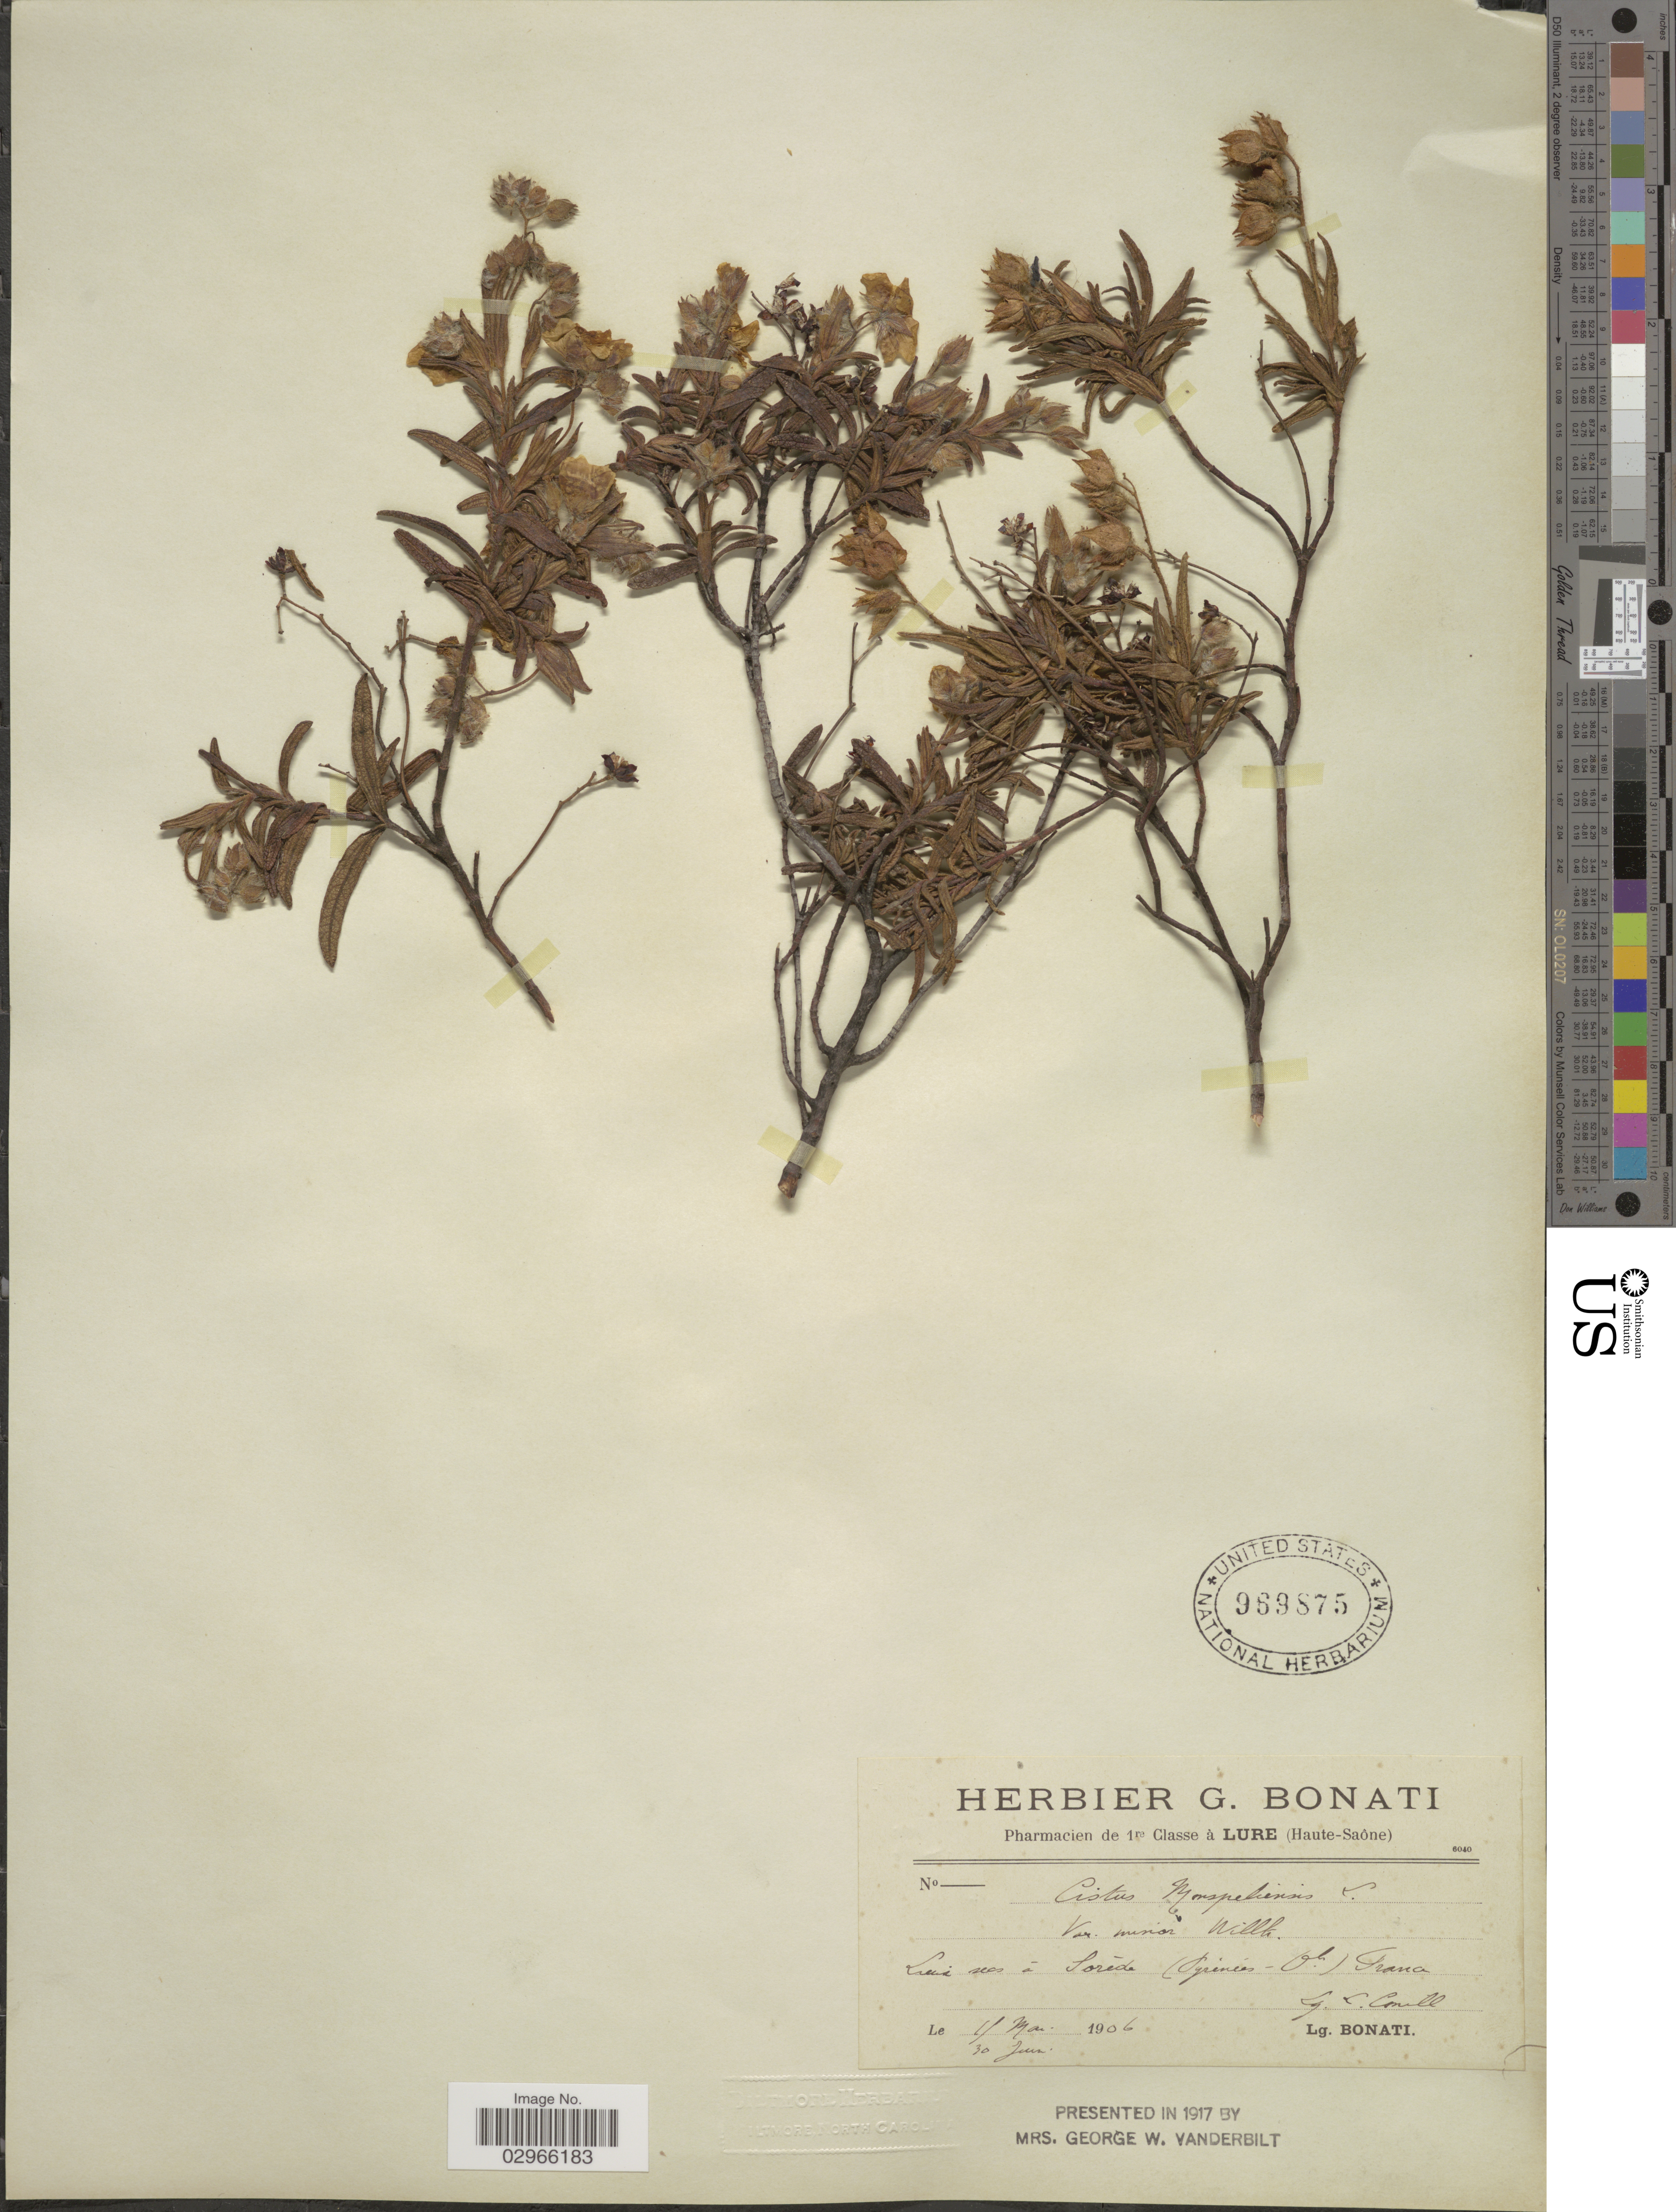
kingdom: Plantae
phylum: Tracheophyta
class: Magnoliopsida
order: Malvales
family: Cistaceae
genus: Cistus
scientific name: Cistus monspeliensis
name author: L.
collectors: G. Bonati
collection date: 1906-05-27/1906-06-30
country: France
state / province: Occitanie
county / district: Pyrénées-Orientales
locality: Luis sec á Soride (Pyrénees-Oh.) [interpreted]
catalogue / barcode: US 969875